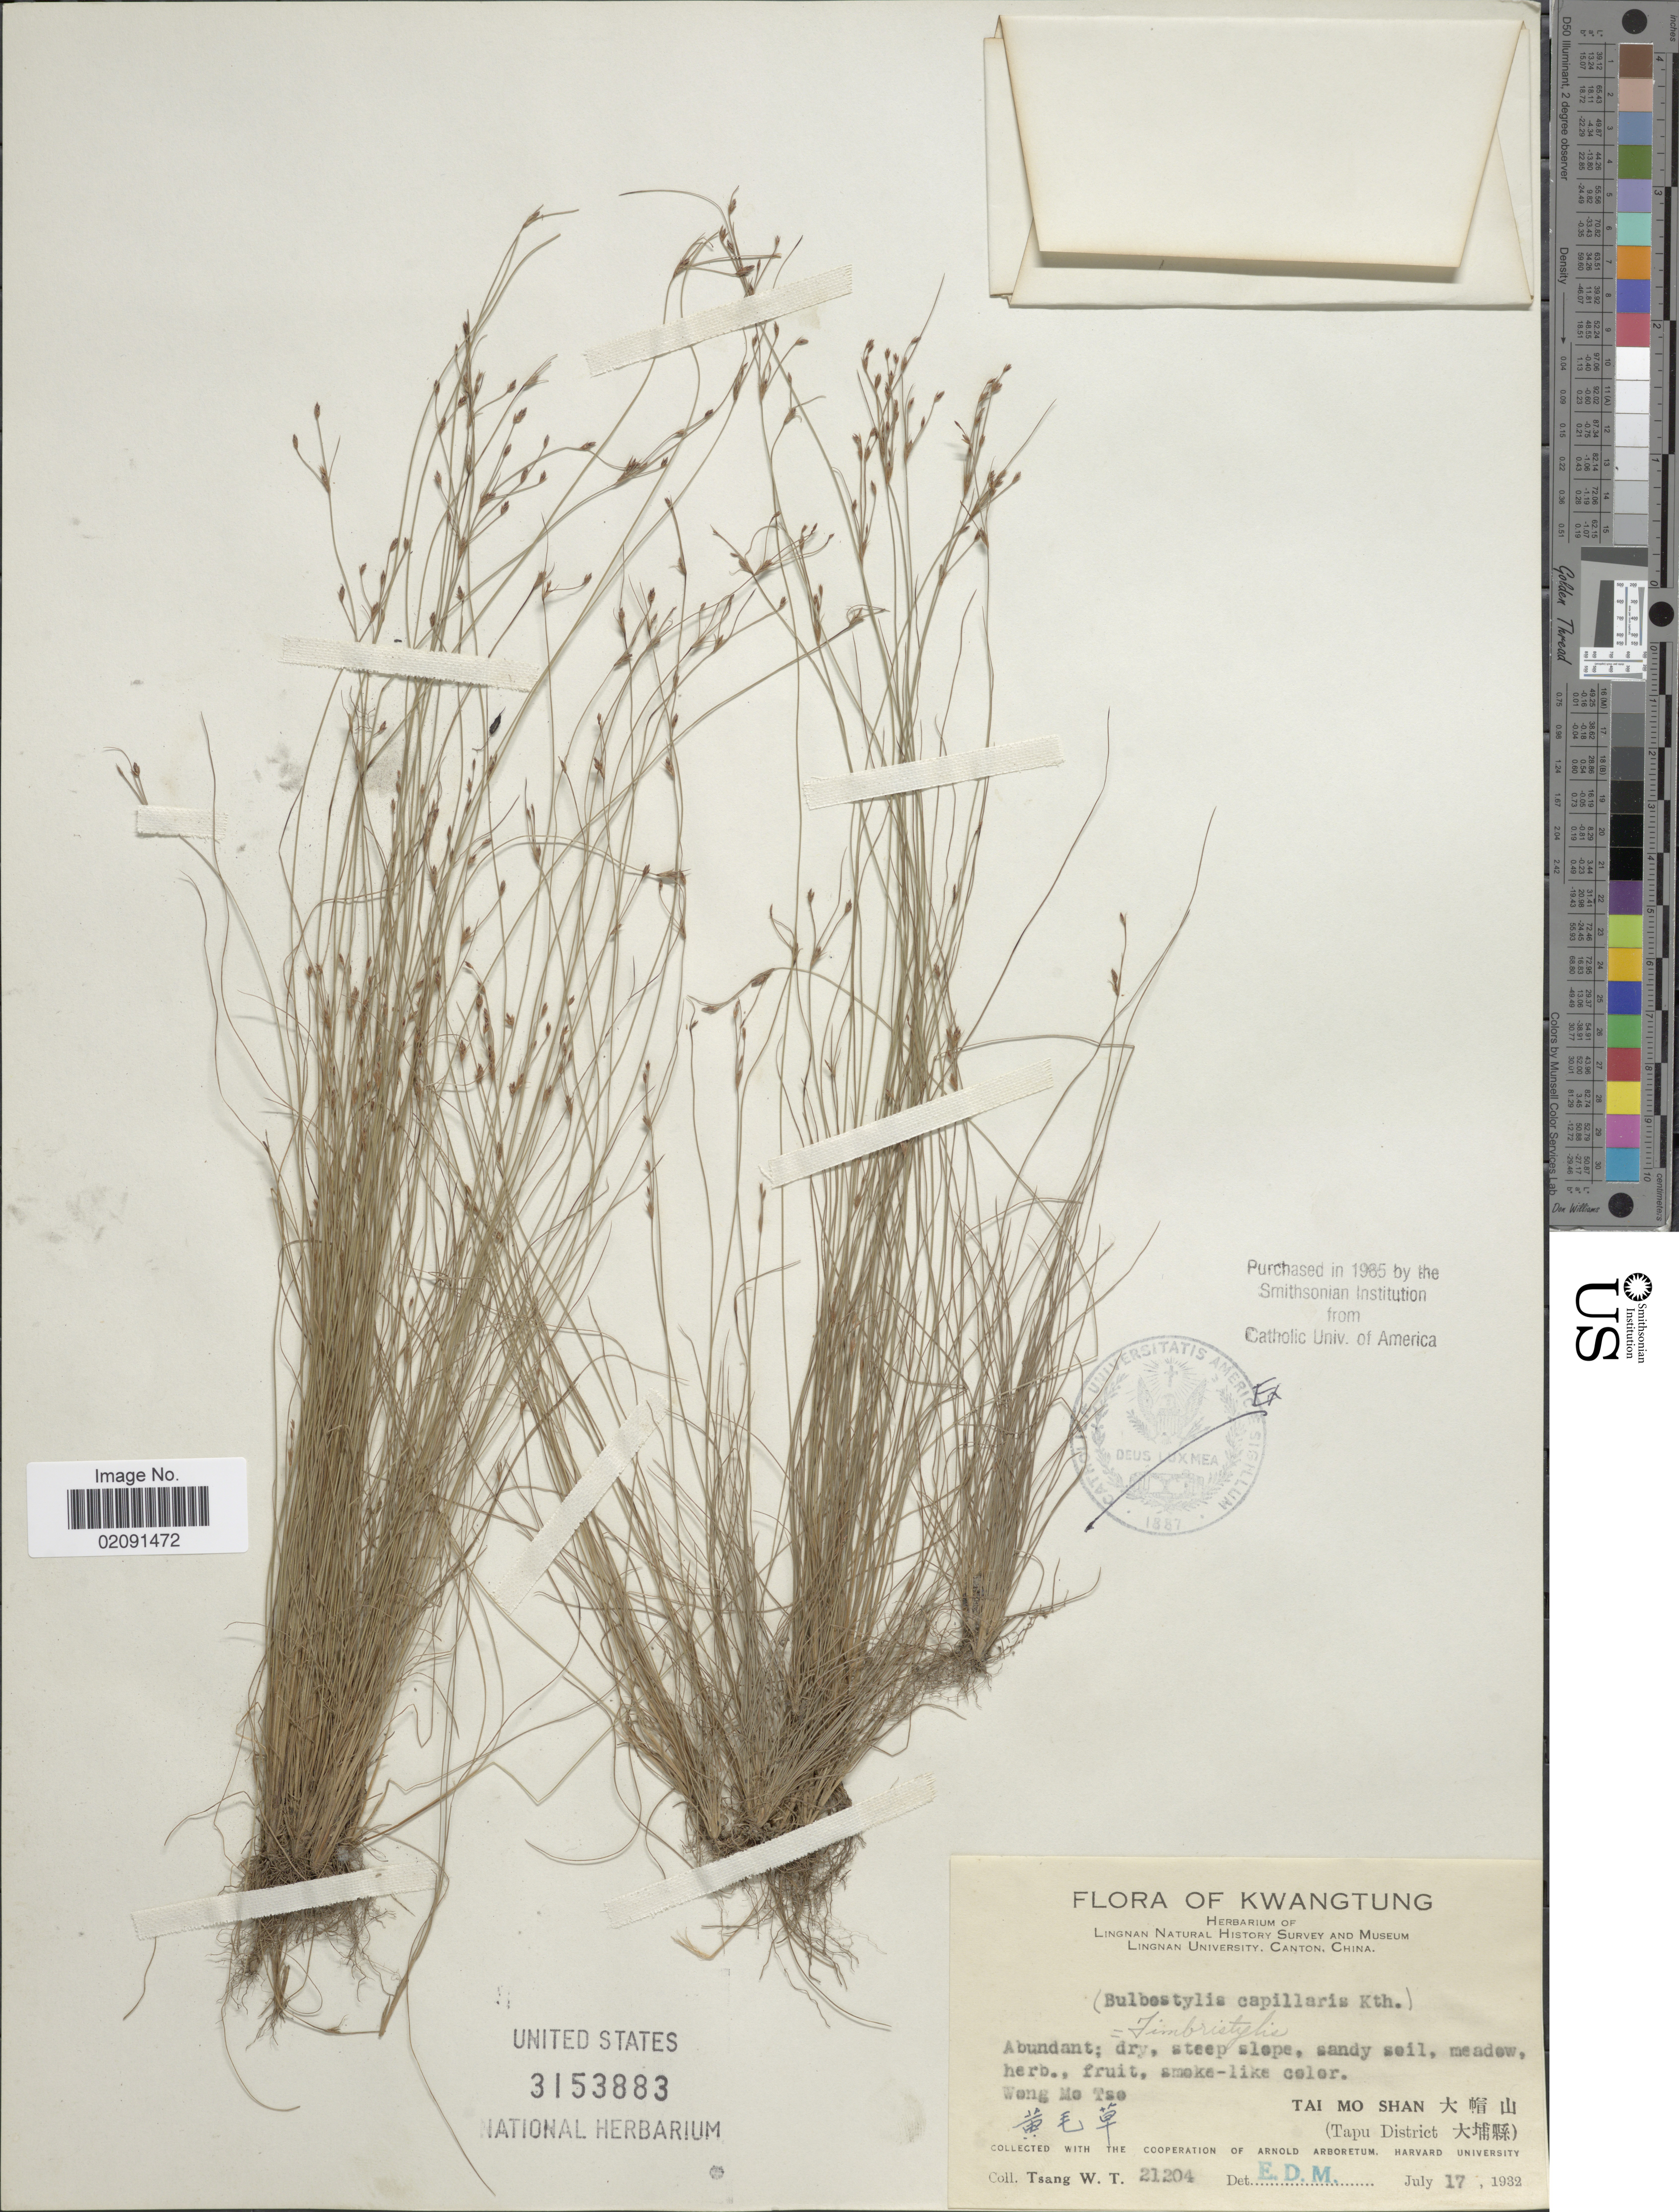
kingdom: Plantae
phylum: Tracheophyta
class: Liliopsida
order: Poales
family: Cyperaceae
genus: Bulbostylis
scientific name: Bulbostylis capillaris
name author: (L.) Kunth ex C.B. Clarke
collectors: W. T. Tsang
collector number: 21204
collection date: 1932-07-17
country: China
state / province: Guangdong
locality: Kwangtung, Wong Mo Tso, Tai Mo Shan (Tapu District).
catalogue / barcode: US 3153883